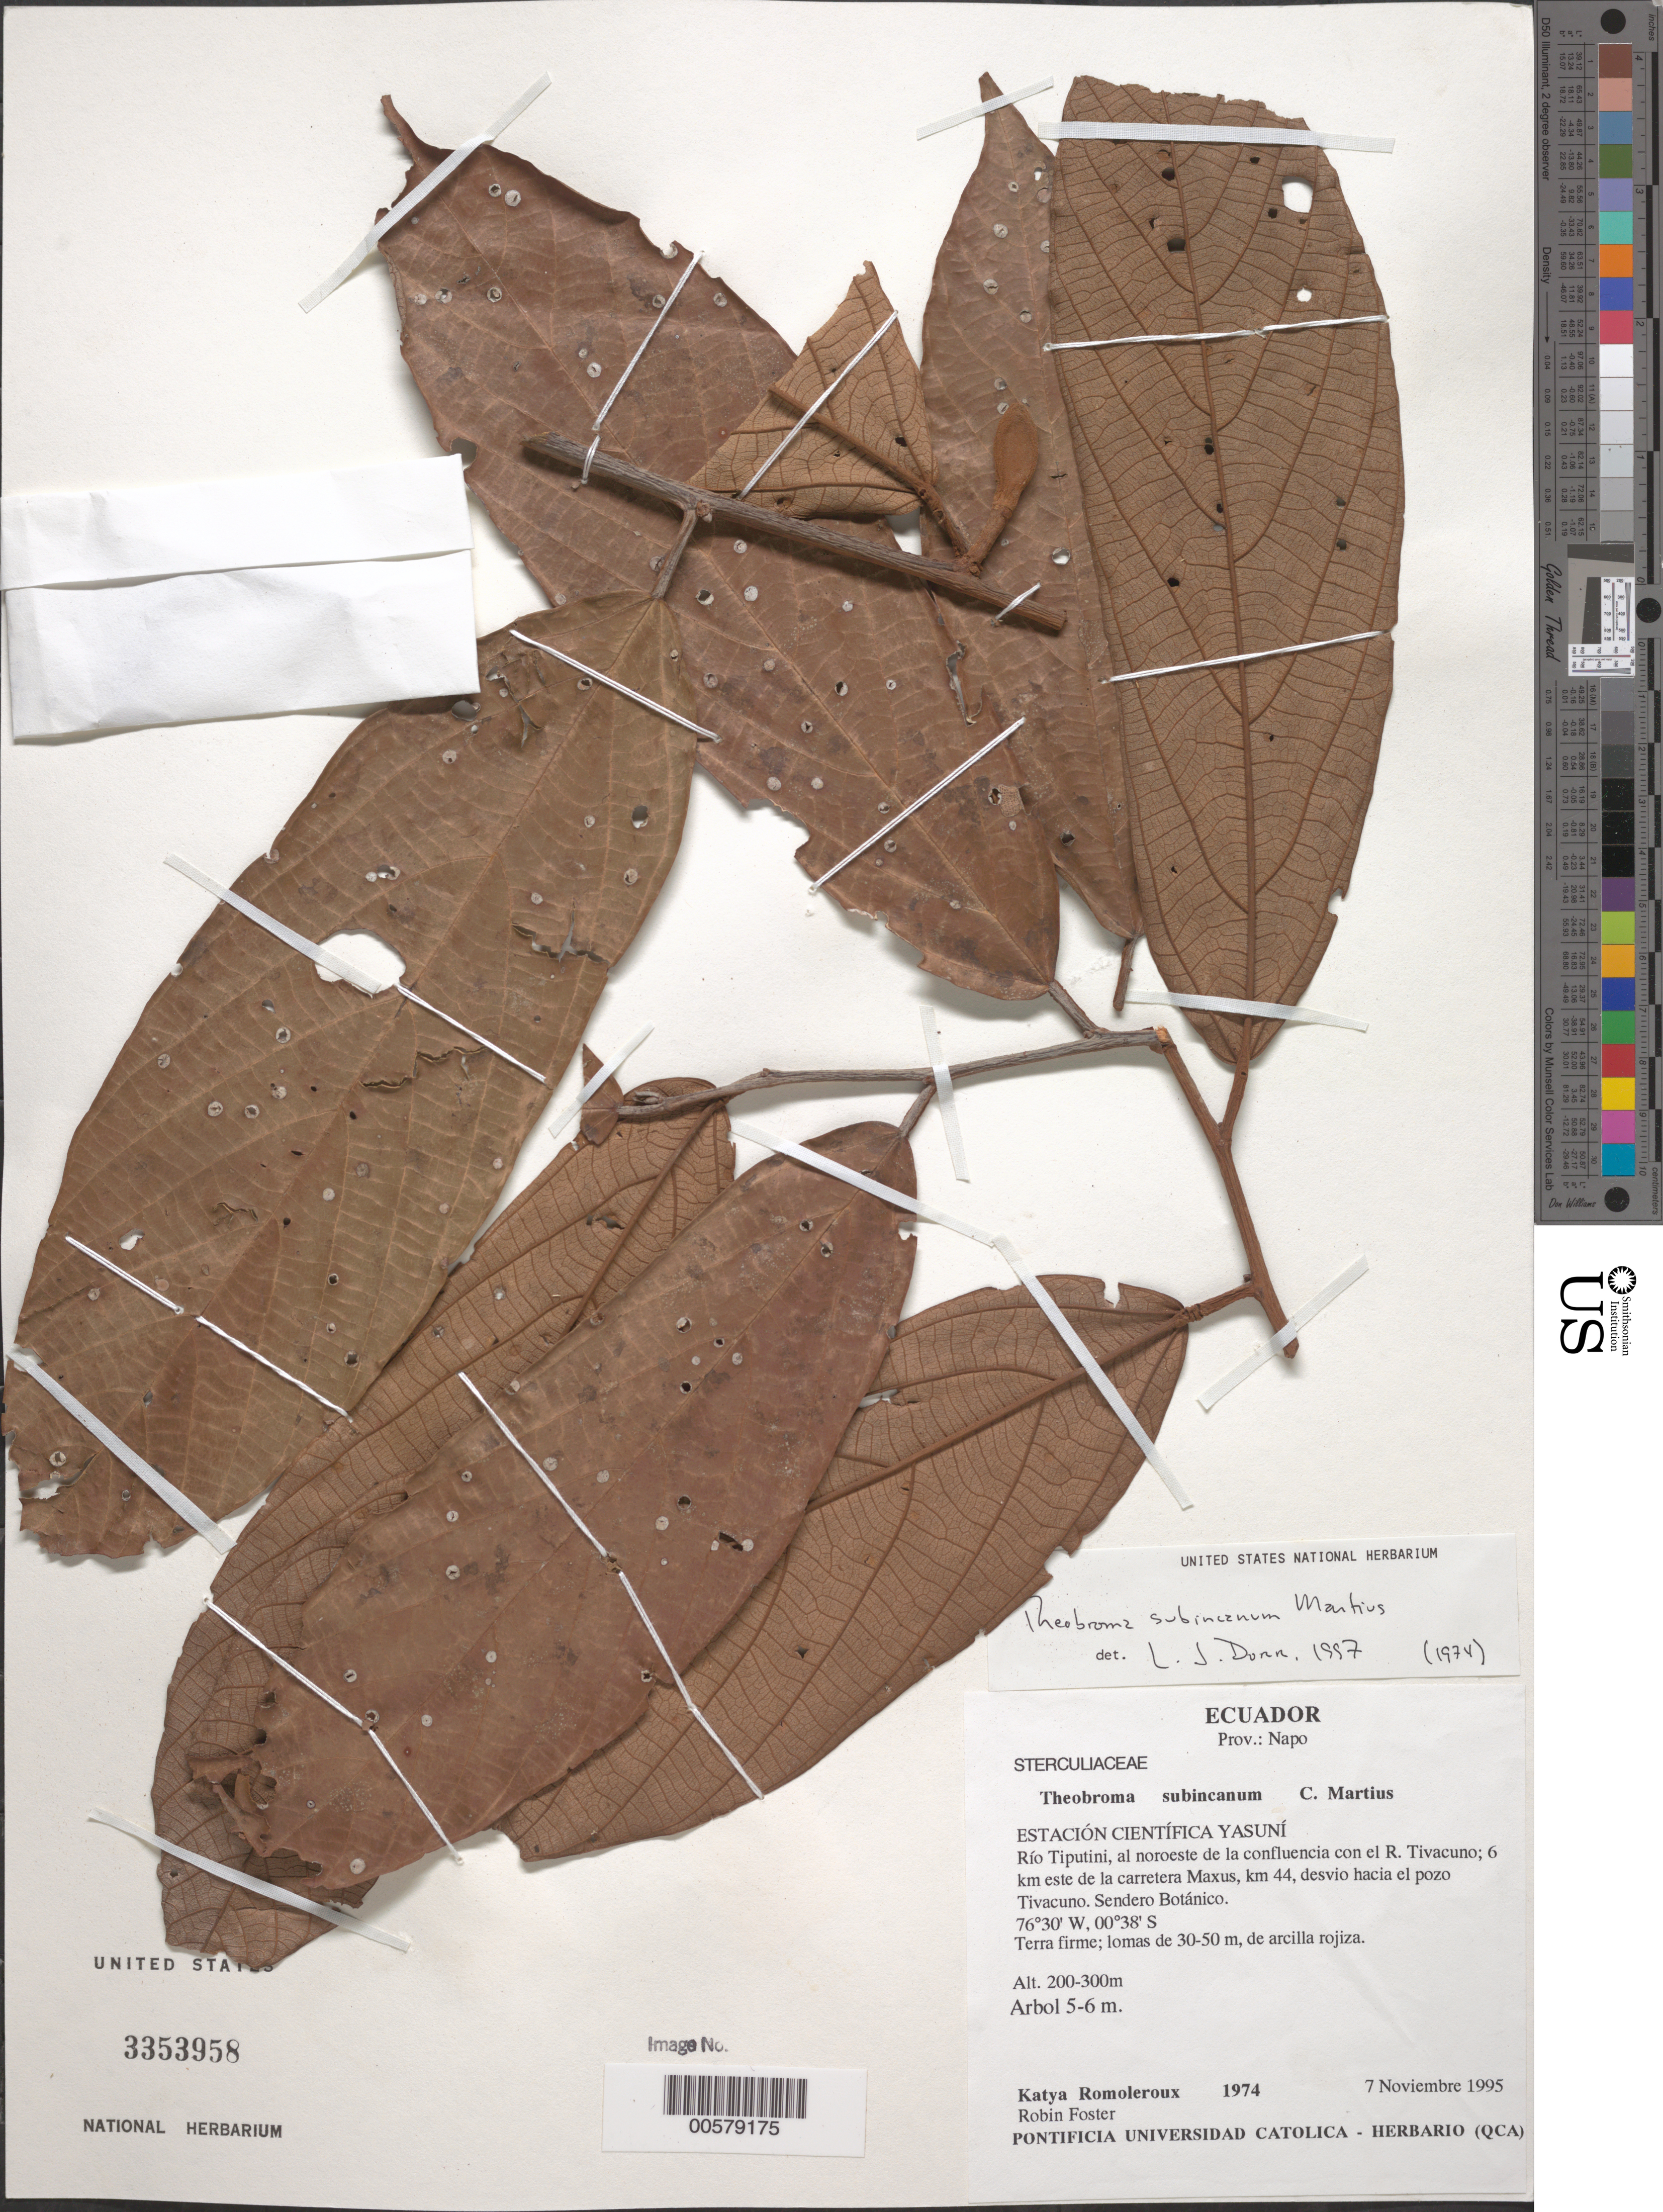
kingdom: Plantae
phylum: Tracheophyta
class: Magnoliopsida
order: Malvales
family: Malvaceae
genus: Theobroma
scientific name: Theobroma subincanum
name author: Mart.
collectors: K. Romoleroux & R. Foster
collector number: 1974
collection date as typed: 07 Nov 1995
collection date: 1995-11-07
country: Ecuador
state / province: Napo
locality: Estación Científica Yasuní, Río Tiputini, al noroeste de la confluencia con el River Tivacuno, 6 km E de la Carretera Maxus, km 44, desvio Hacia el pozo Tivacuno, Sendero Botánico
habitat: Terra firme, lomas de 30-50 m, de arcilla rojiza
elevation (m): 200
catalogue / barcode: US 3353958